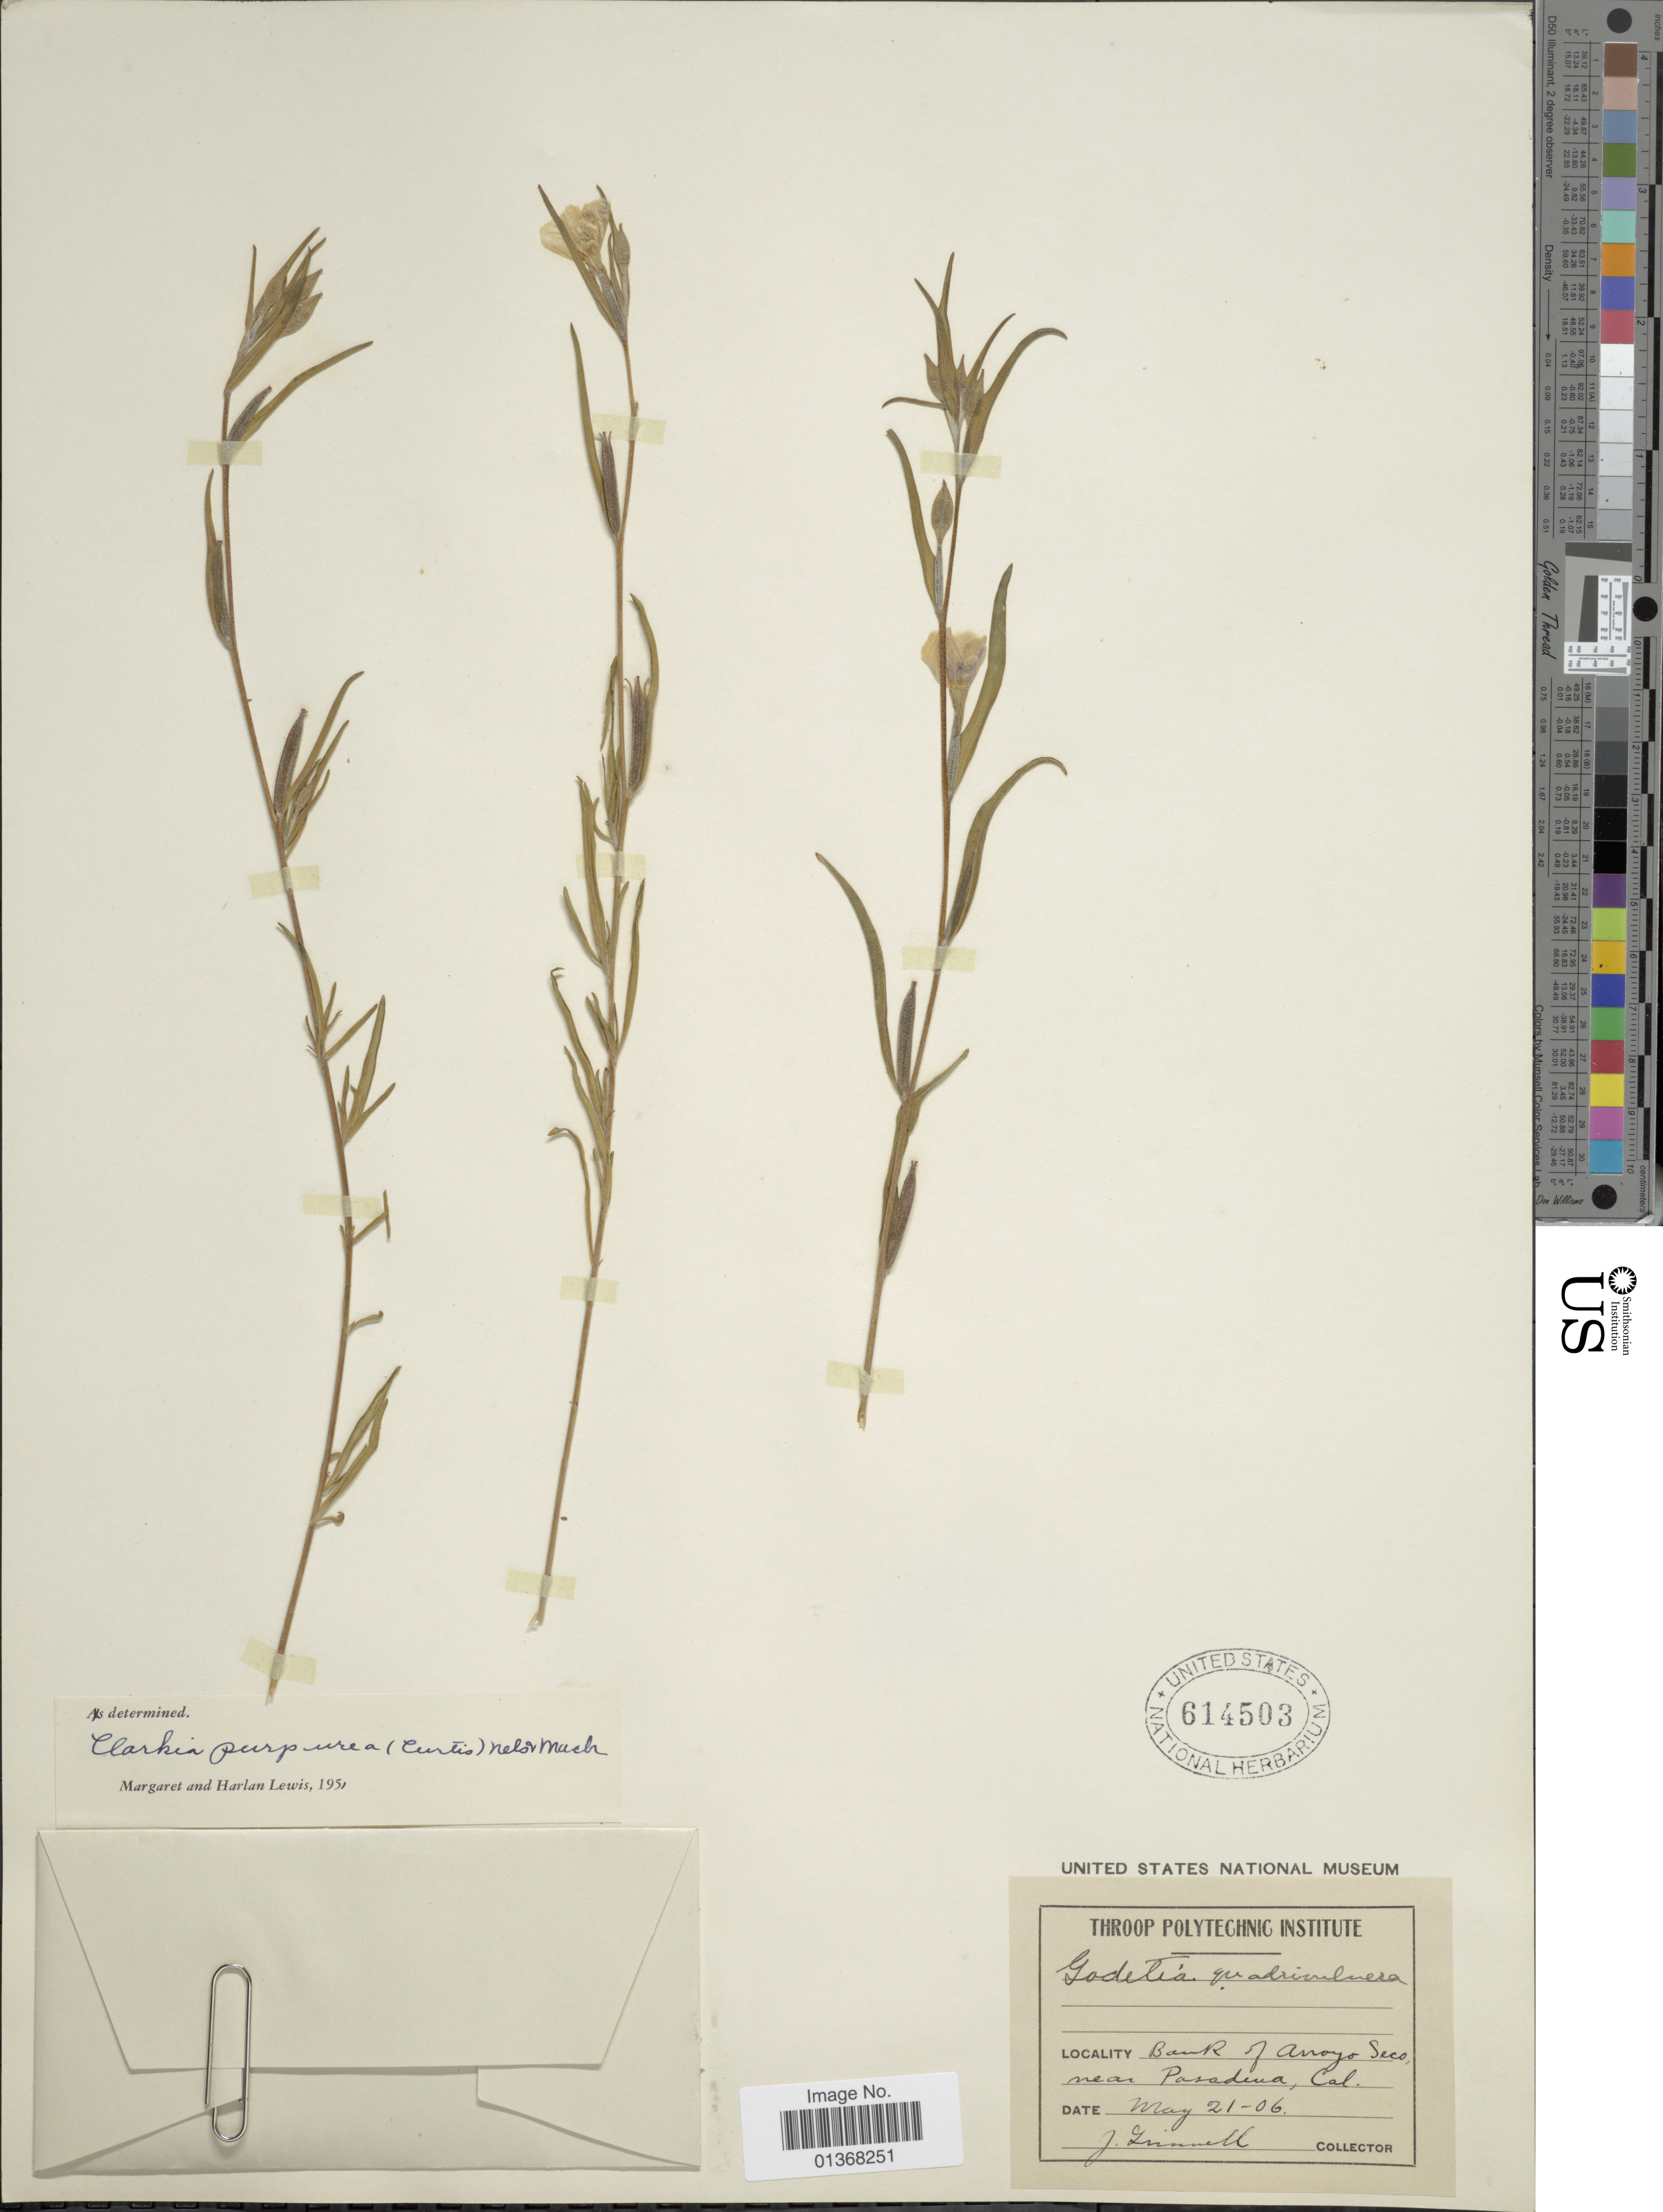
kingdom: Plantae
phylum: Tracheophyta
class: Magnoliopsida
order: Myrtales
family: Onagraceae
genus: Clarkia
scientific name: Clarkia purpurea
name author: (Curtis) A. Nelson & J.F. Macbr.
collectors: J. Lunell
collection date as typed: Transcribed d/m/y: 21/5/6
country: United States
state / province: California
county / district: Los Angeles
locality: Bank of Arroyo Seco, near Pasadena.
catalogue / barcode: US 614503